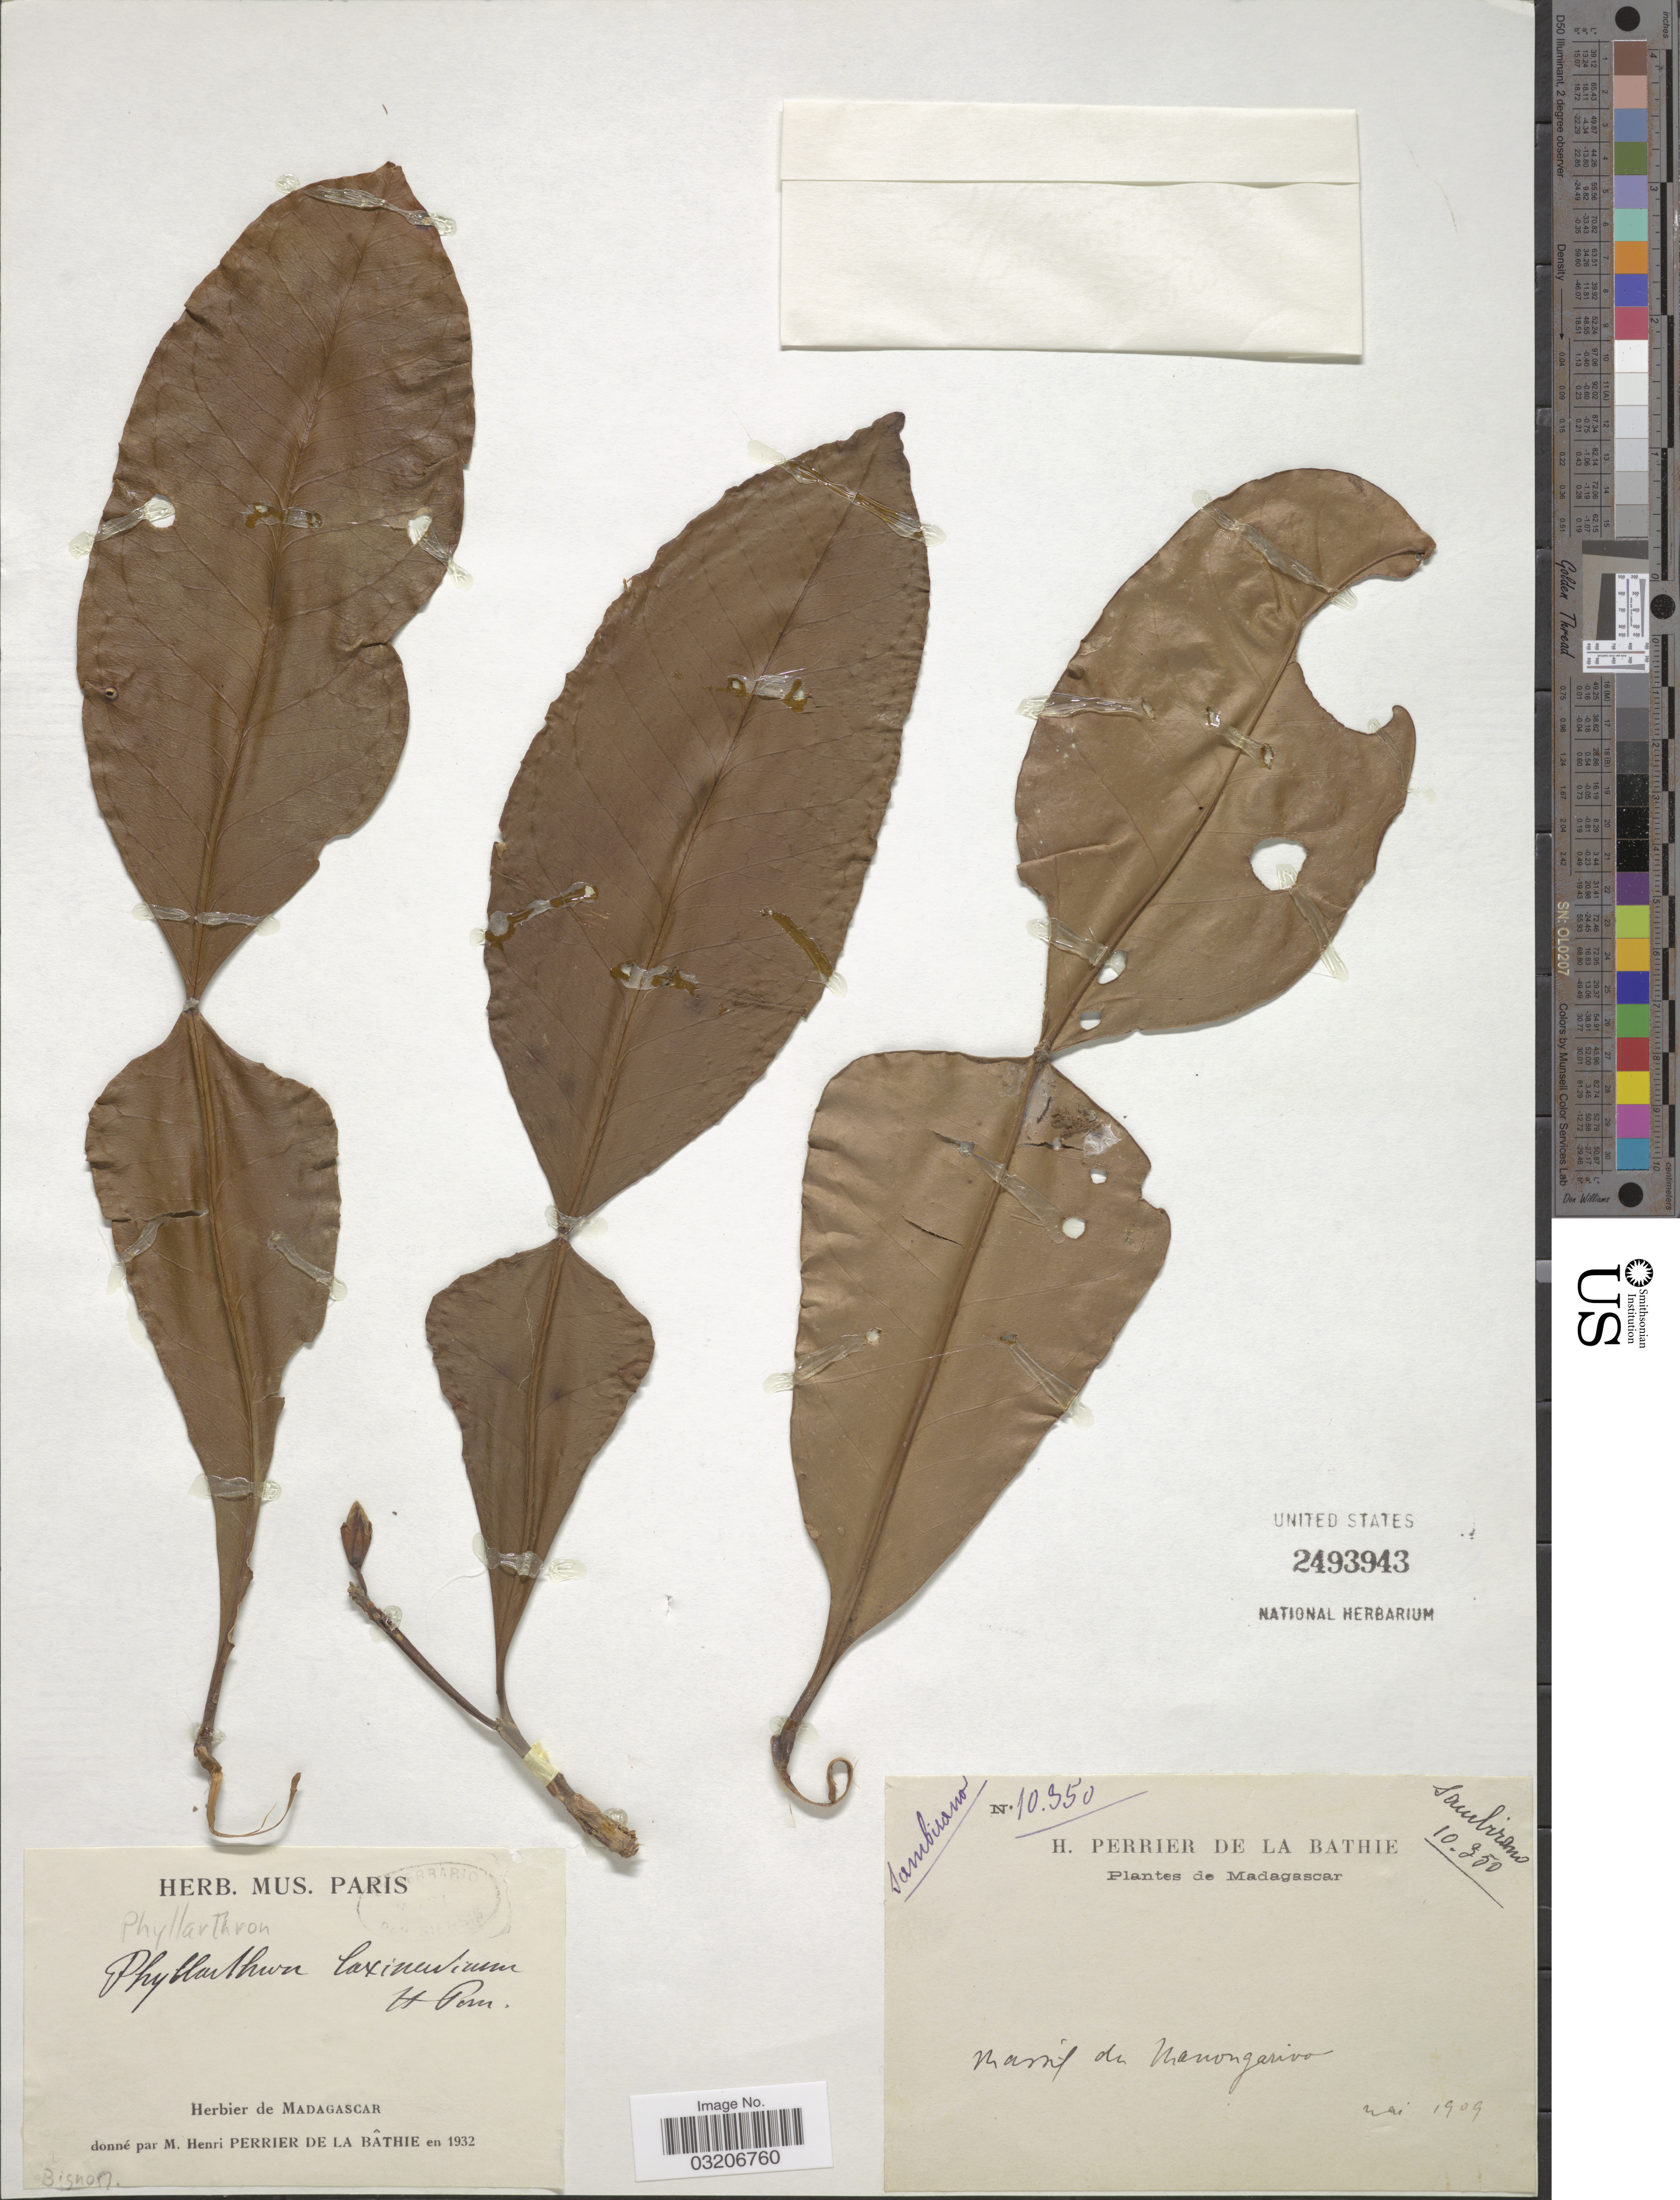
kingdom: Plantae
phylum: Tracheophyta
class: Magnoliopsida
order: Lamiales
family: Bignoniaceae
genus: Phyllarthron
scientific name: Phyllarthron laxinervium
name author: H. Perrier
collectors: H. Perrier de la Bâthie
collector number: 10350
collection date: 1909-05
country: Madagascar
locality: Massif de Manongarivo. Sambirano [unsure placement].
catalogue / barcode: US 2493943